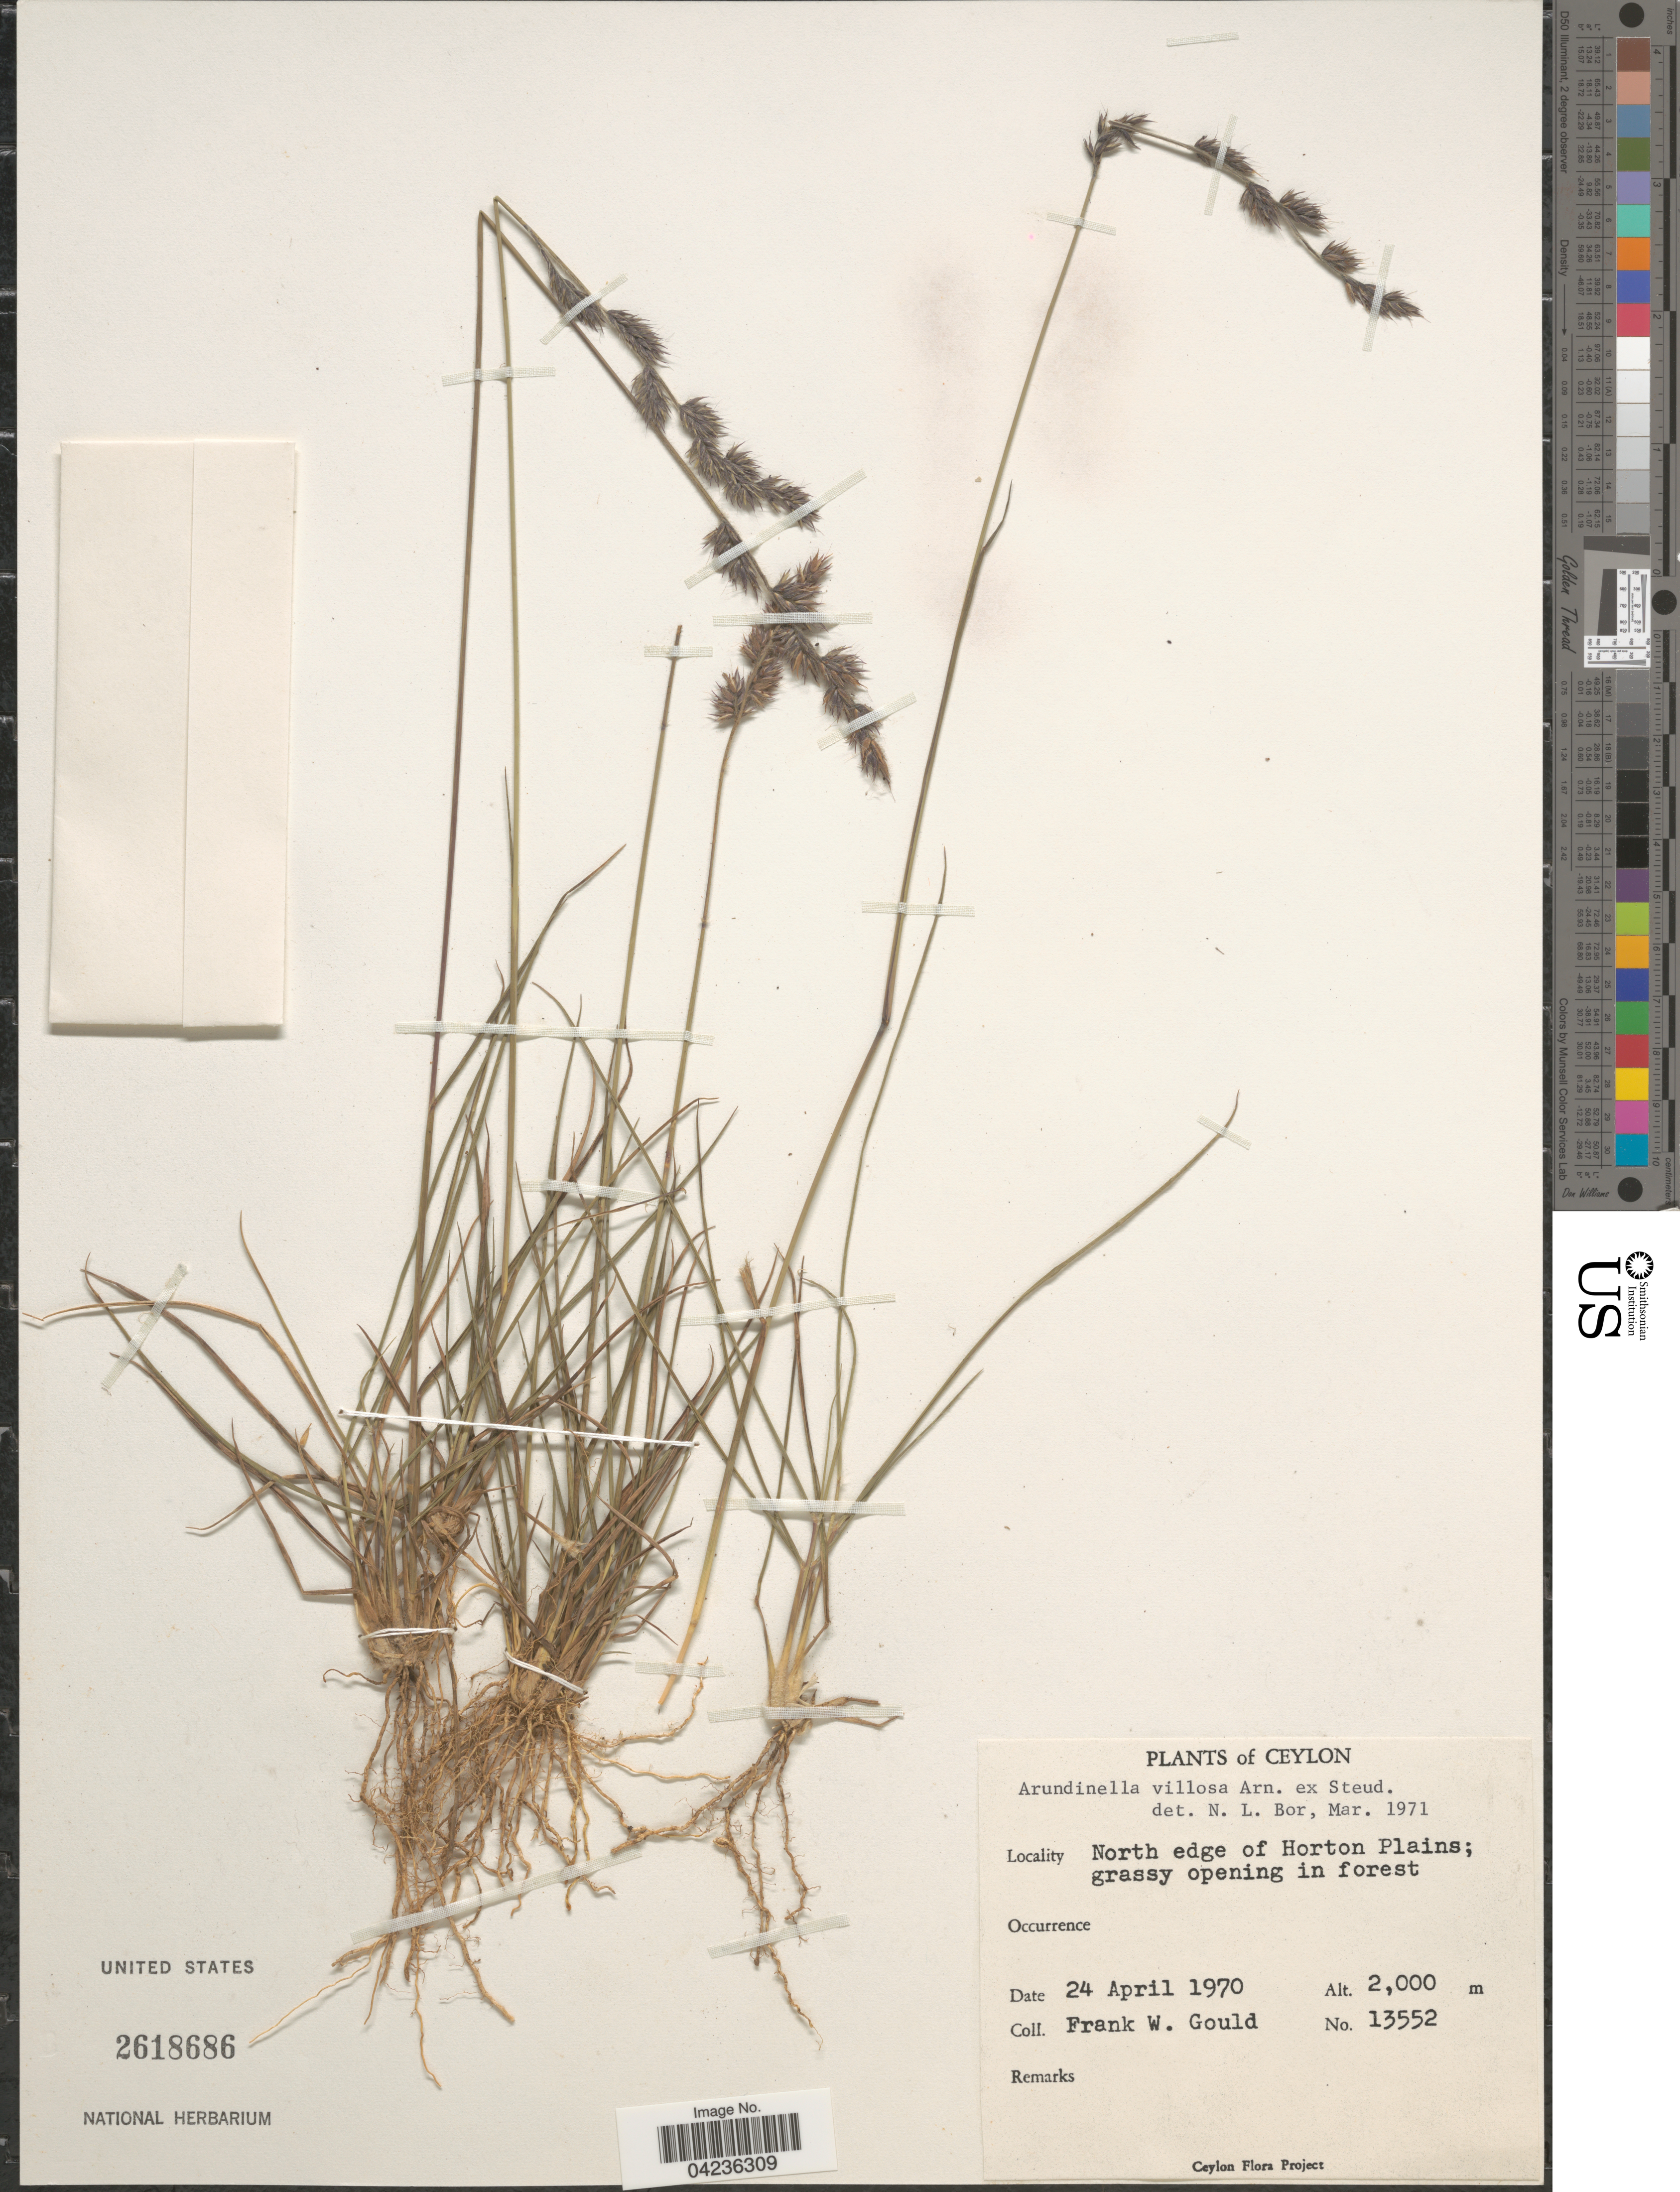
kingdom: Plantae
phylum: Tracheophyta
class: Liliopsida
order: Poales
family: Poaceae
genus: Arundinella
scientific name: Arundinella villosa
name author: Arn. ex Steud.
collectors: F. W. Gould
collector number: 13552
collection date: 1970-04-24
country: Sri Lanka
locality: Ceylon. North edge of Horton Plains; grassy opening in forest.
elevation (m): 2000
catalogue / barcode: US 2618686